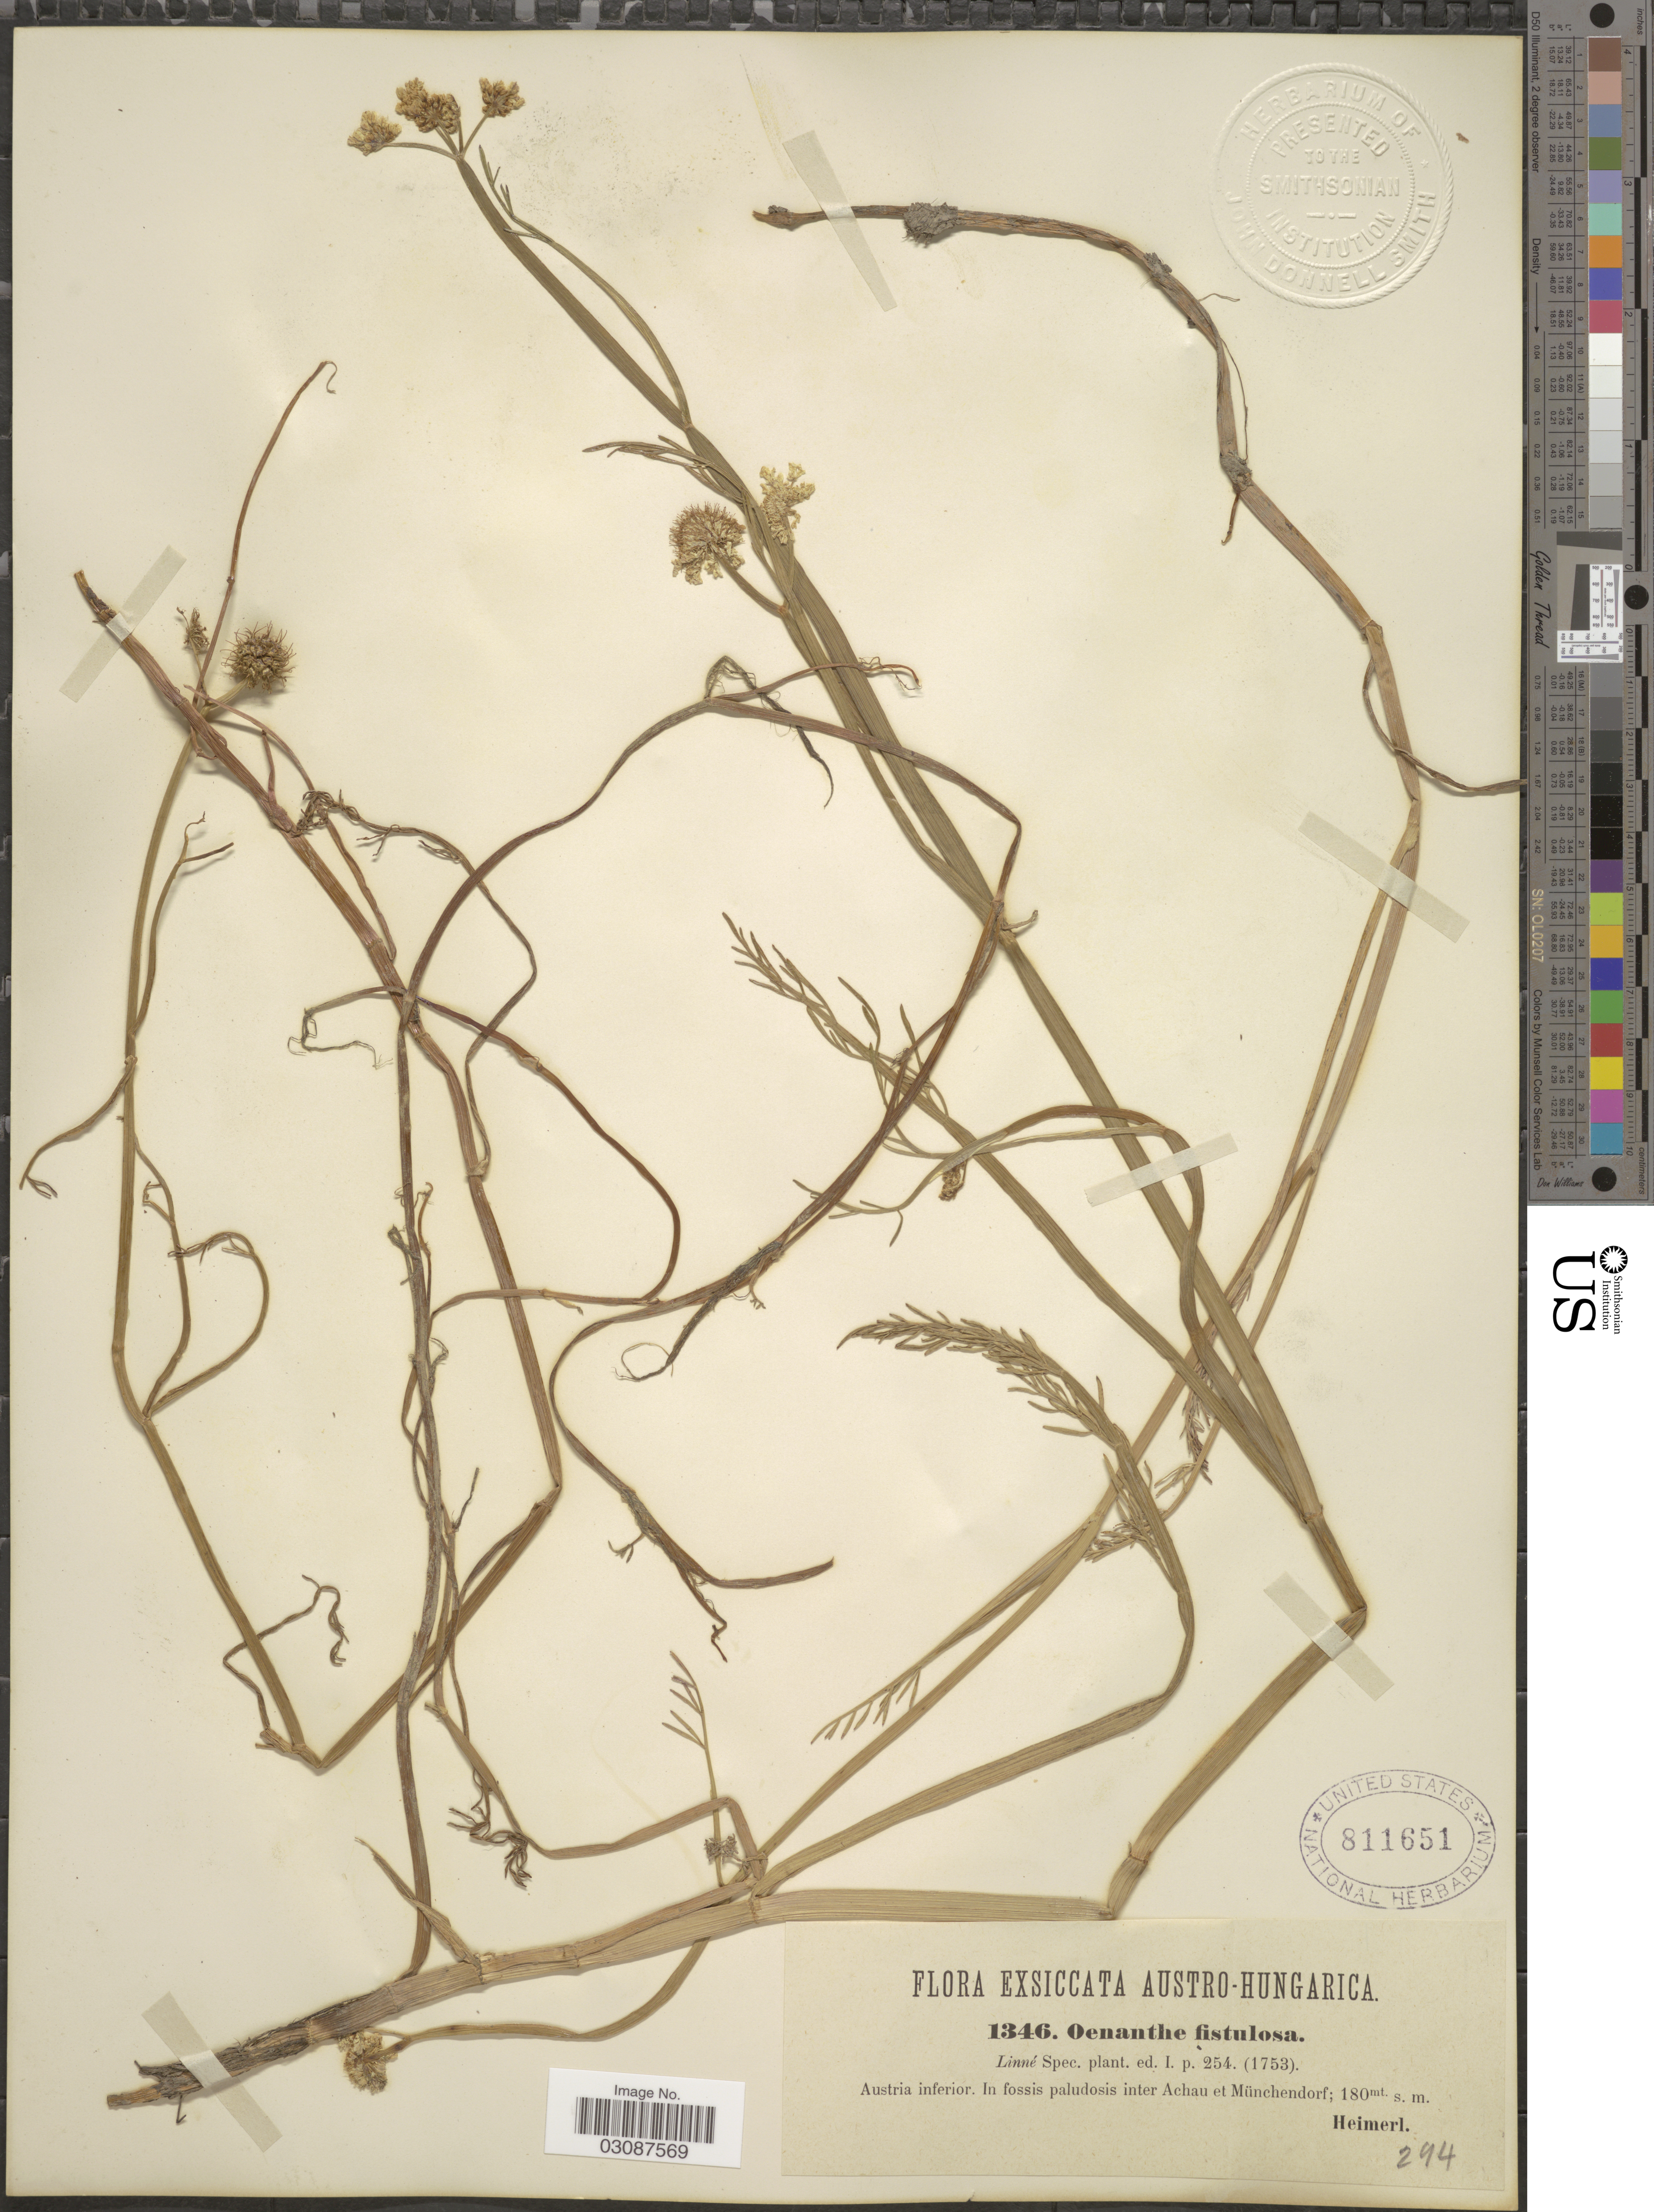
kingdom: Plantae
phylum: Tracheophyta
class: Magnoliopsida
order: Apiales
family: Apiaceae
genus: Oenanthe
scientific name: Oenanthe fistulosa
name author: L.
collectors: Heimerl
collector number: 1346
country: Austria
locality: Austria inferior. In fossis paludosis inter Achau et Münchendorf.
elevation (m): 180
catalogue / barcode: US 811651